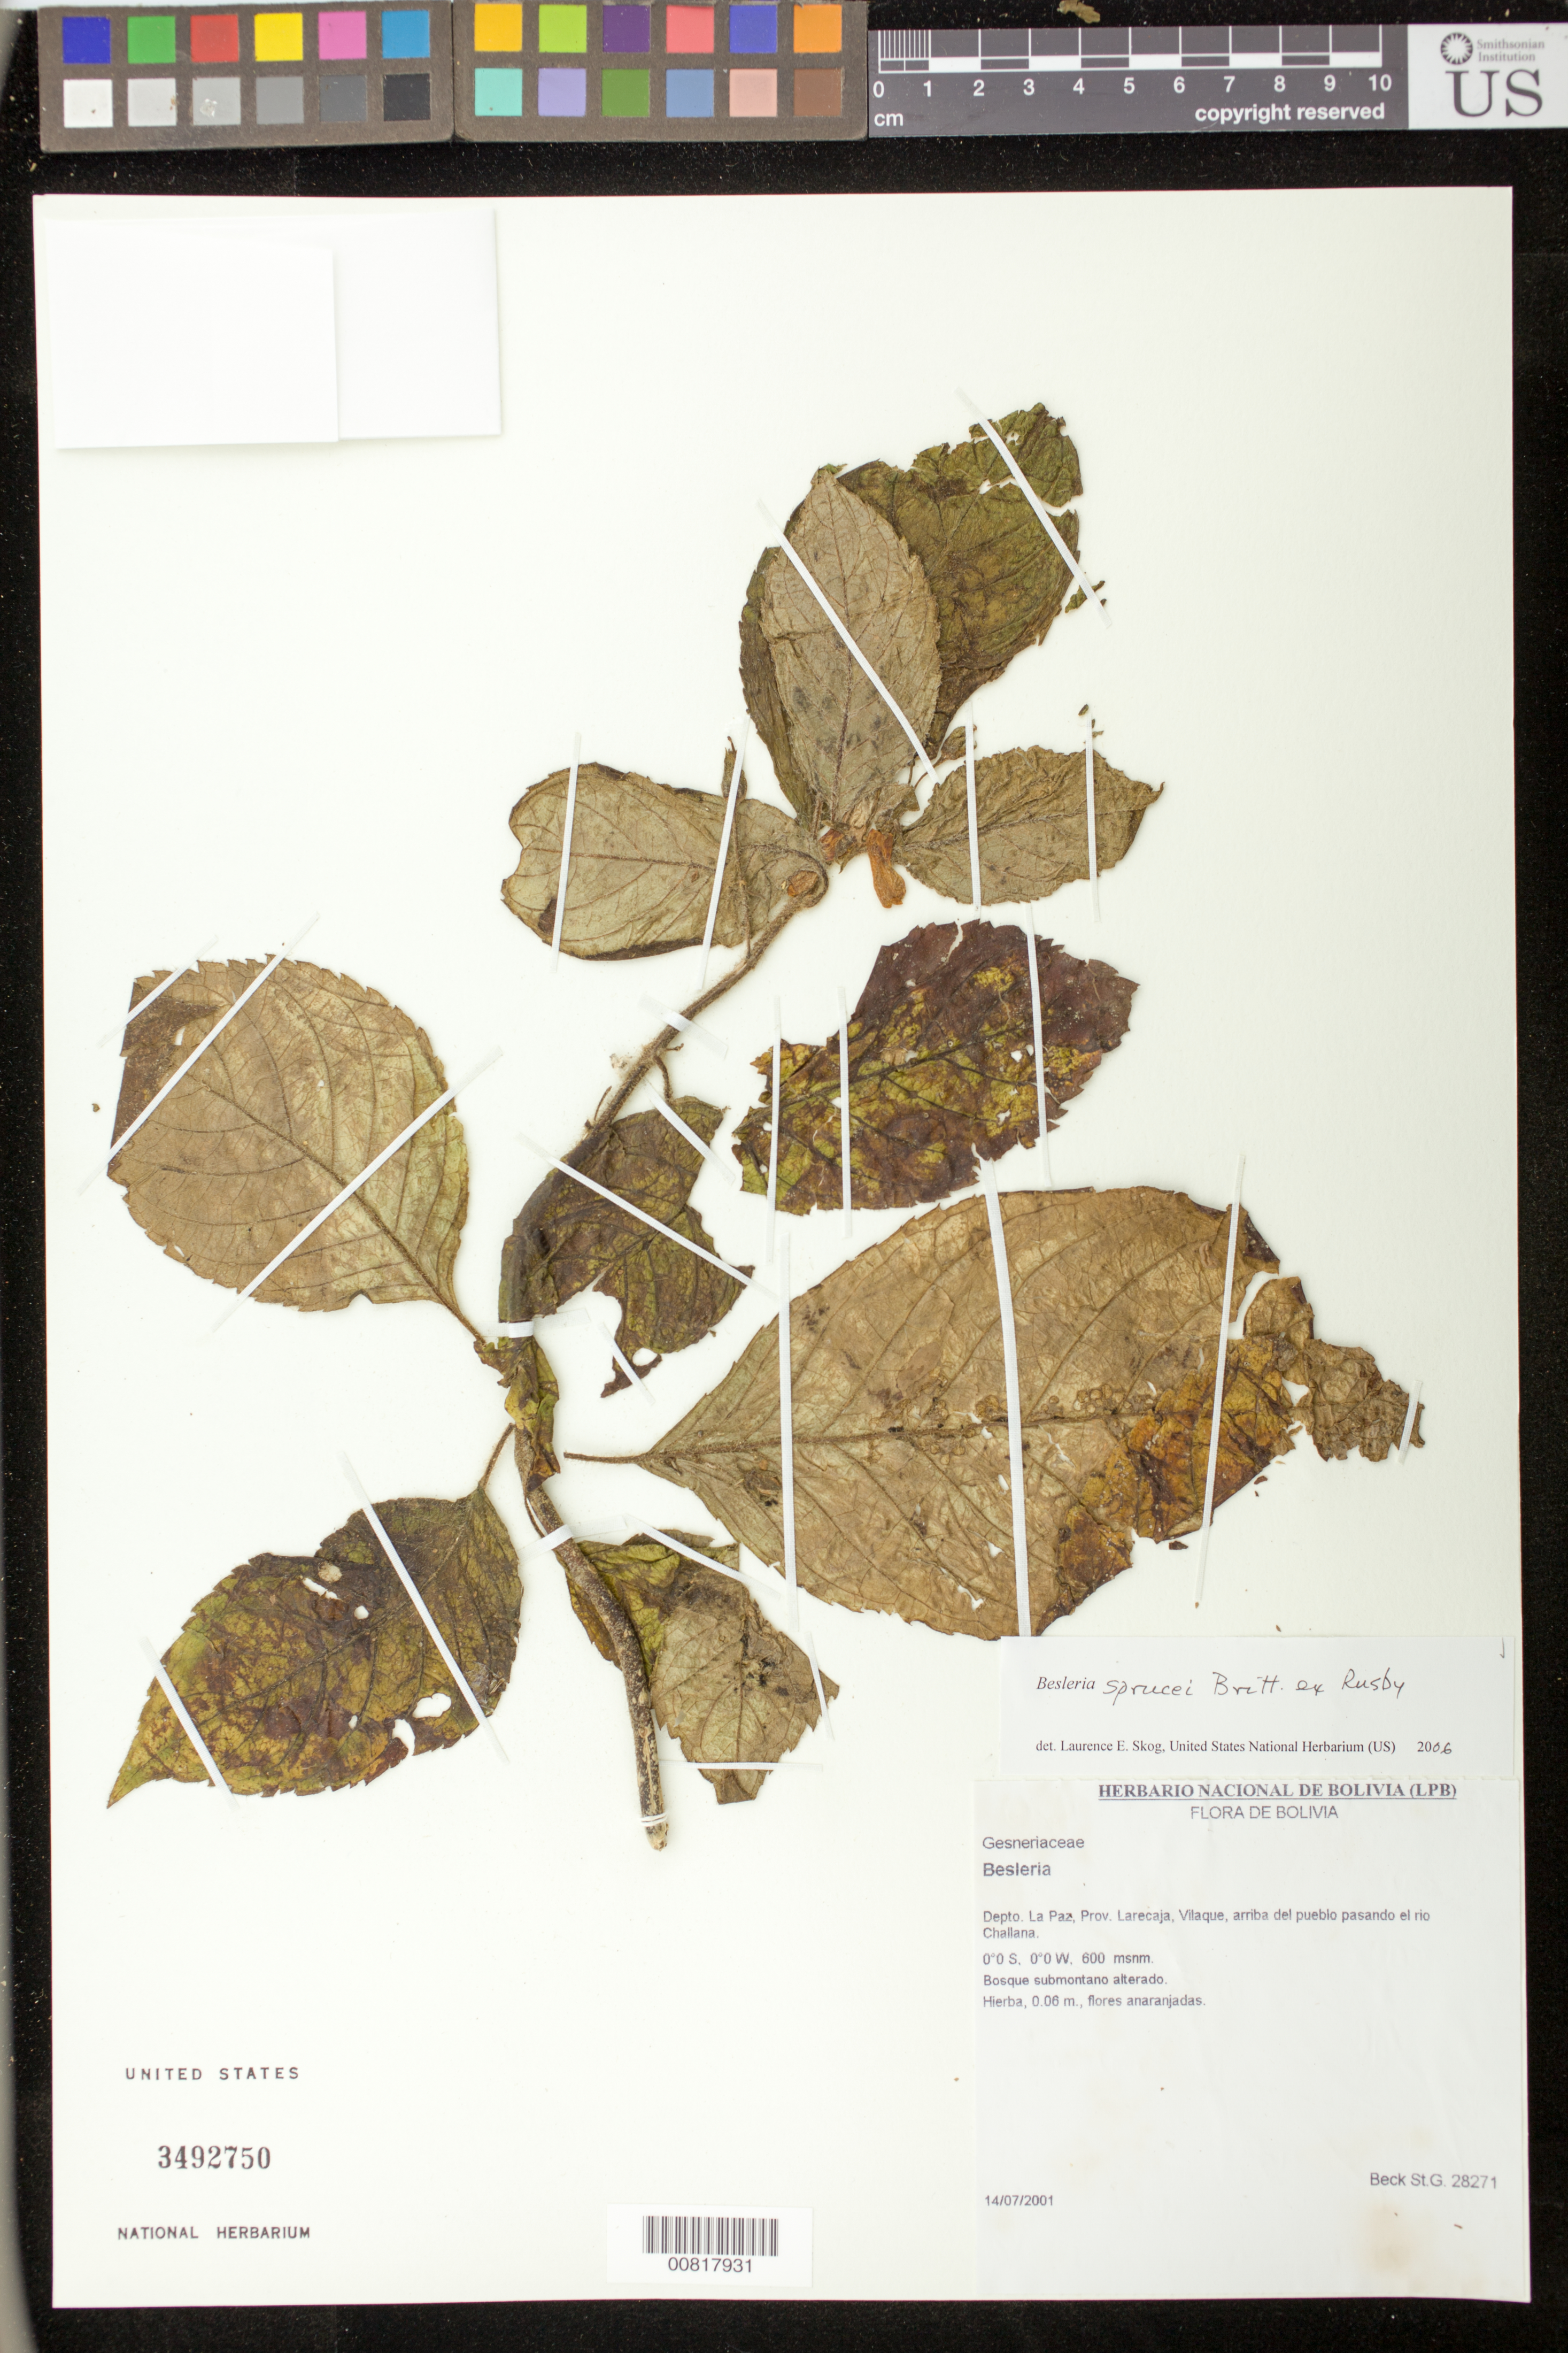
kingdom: Plantae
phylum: Tracheophyta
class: Magnoliopsida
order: Lamiales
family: Gesneriaceae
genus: Besleria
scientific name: Besleria sprucei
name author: Britton ex Rusby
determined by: Skog, Laurence E.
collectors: S. G. Beck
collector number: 28271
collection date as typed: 14 Jul 2001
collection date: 2001-07-14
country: Bolivia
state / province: La Paz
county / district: Larecaja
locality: Vilaque, arriba del pueblo pasando el rio Challana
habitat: Bosque submontano alterado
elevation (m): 600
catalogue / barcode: US 3492750